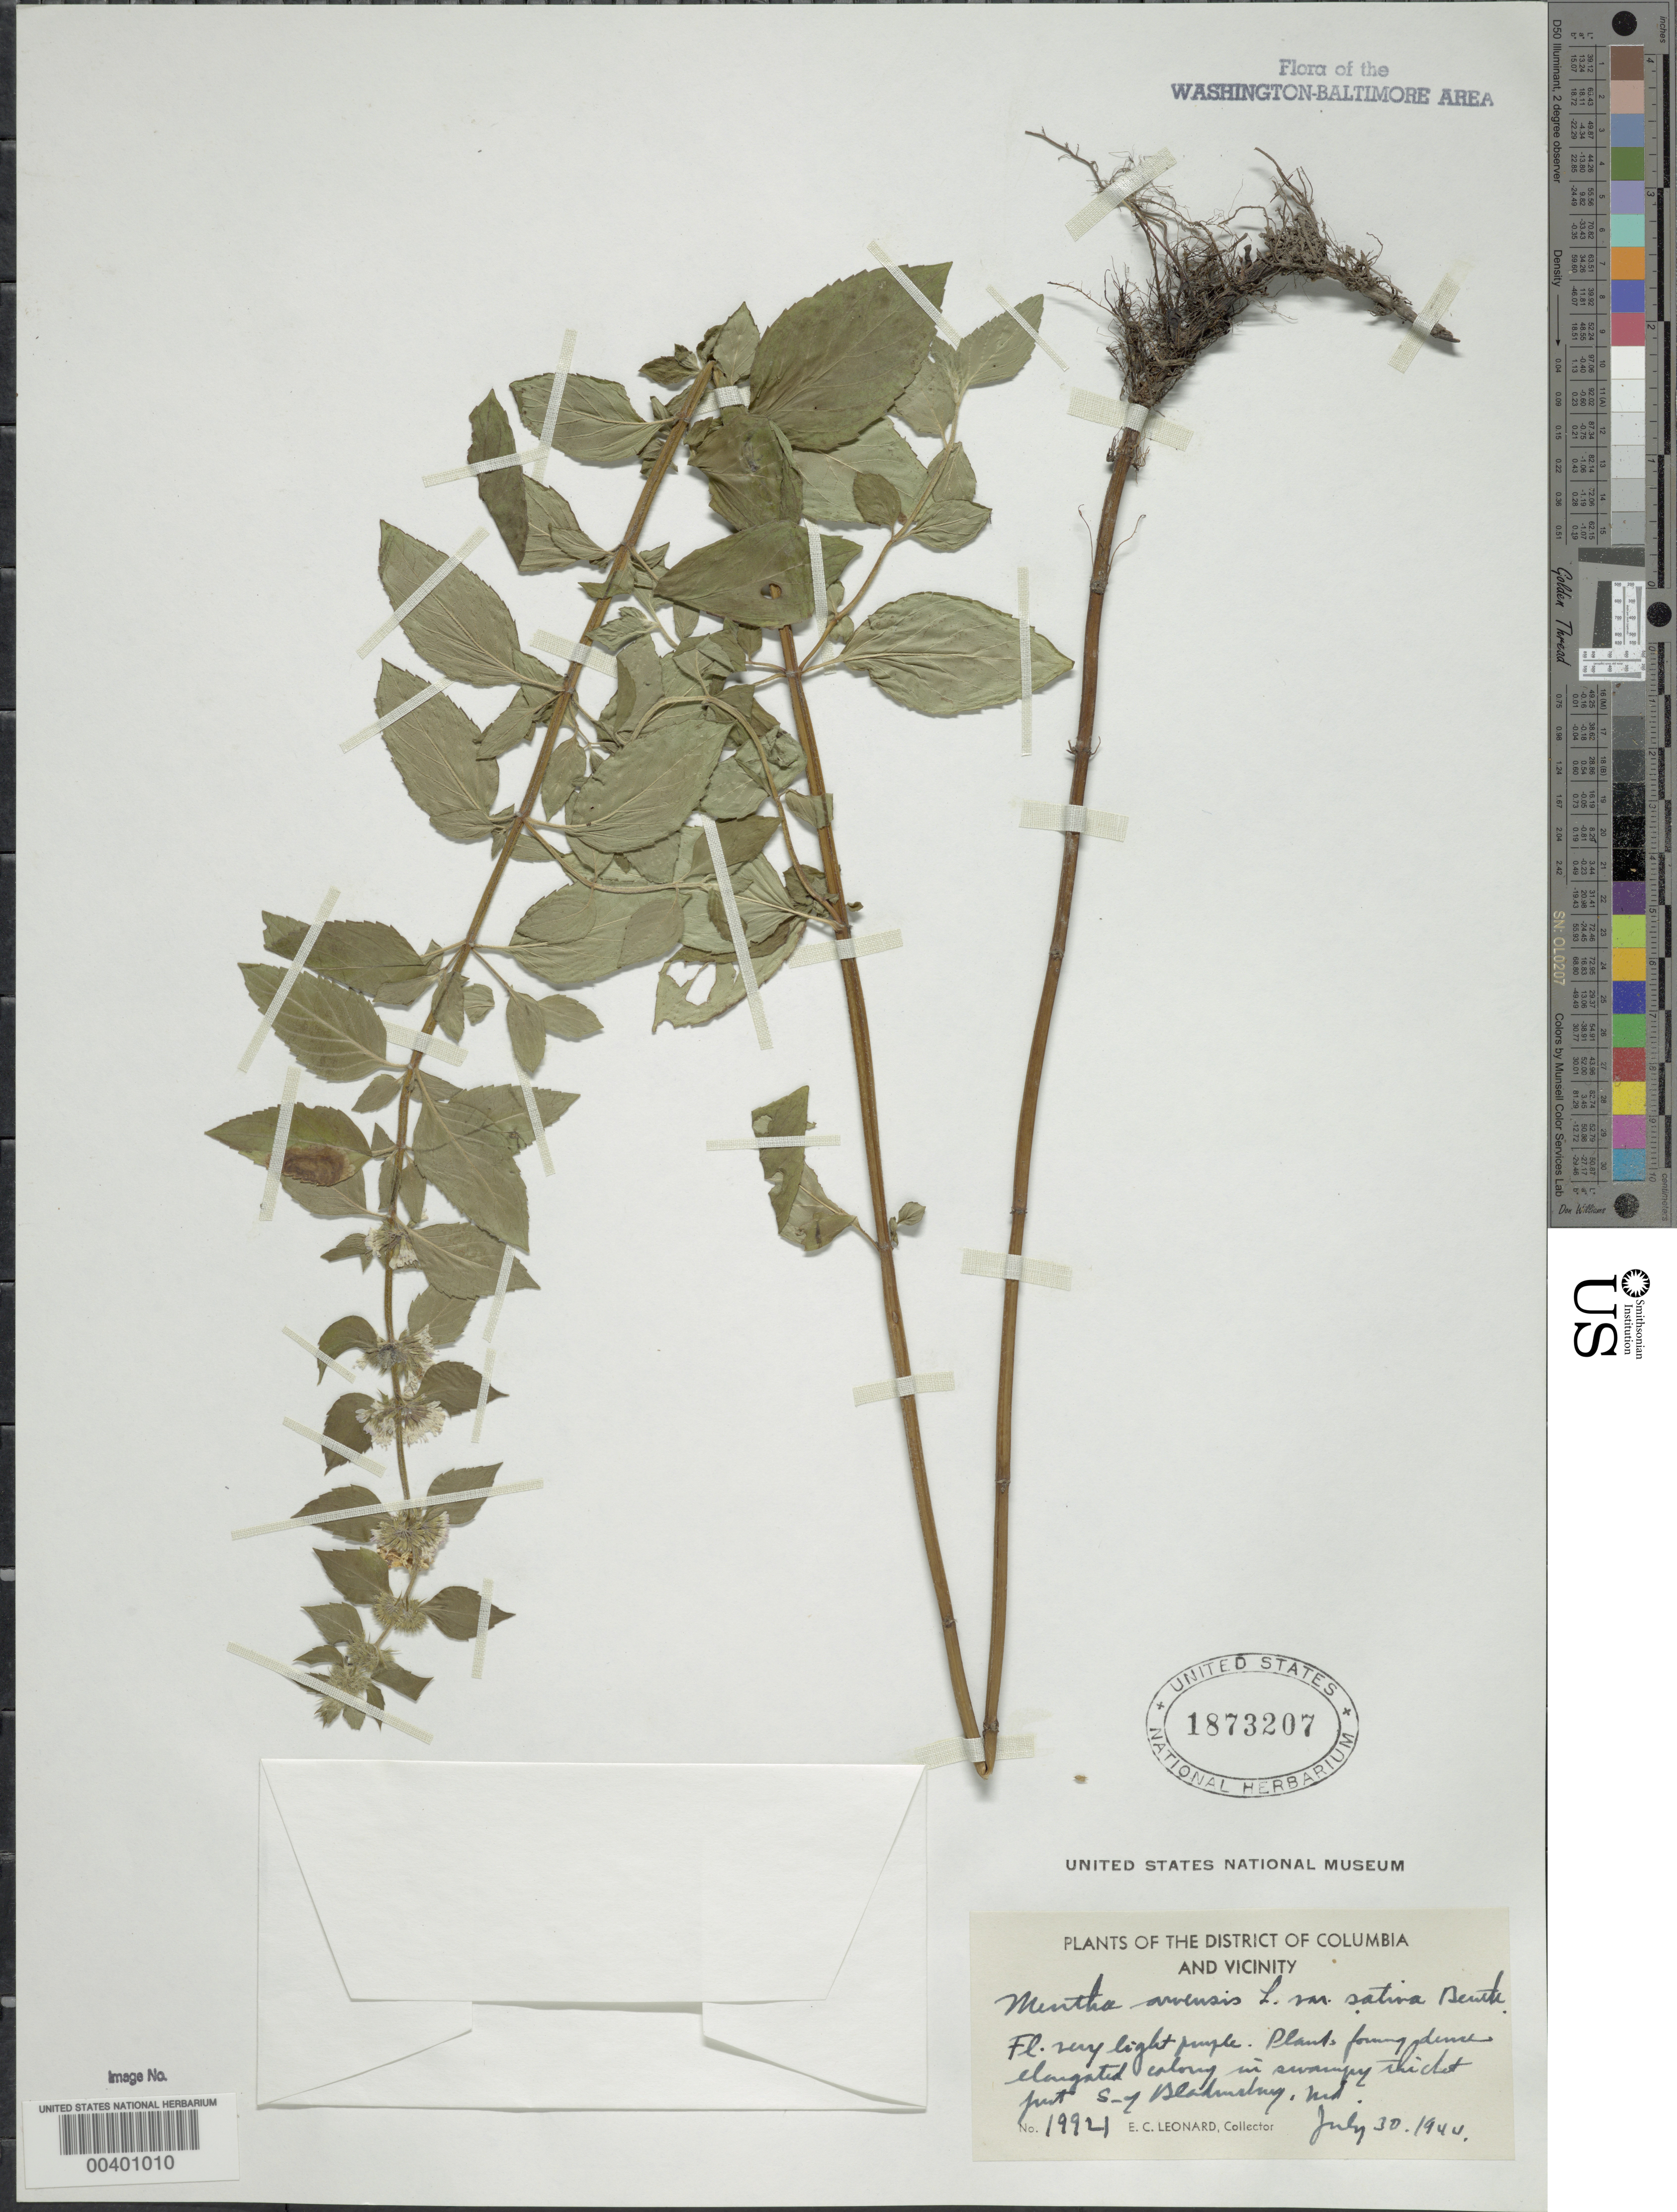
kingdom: Plantae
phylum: Tracheophyta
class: Magnoliopsida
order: Lamiales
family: Lamiaceae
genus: Mentha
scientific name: Mentha arvensis var. sativa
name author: Benth.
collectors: E. C. Leonard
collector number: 19921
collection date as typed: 30 Jul 1944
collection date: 1944-07-30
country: United States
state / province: Maryland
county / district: Prince George's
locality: South of Bladensburg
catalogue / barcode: US 1873207